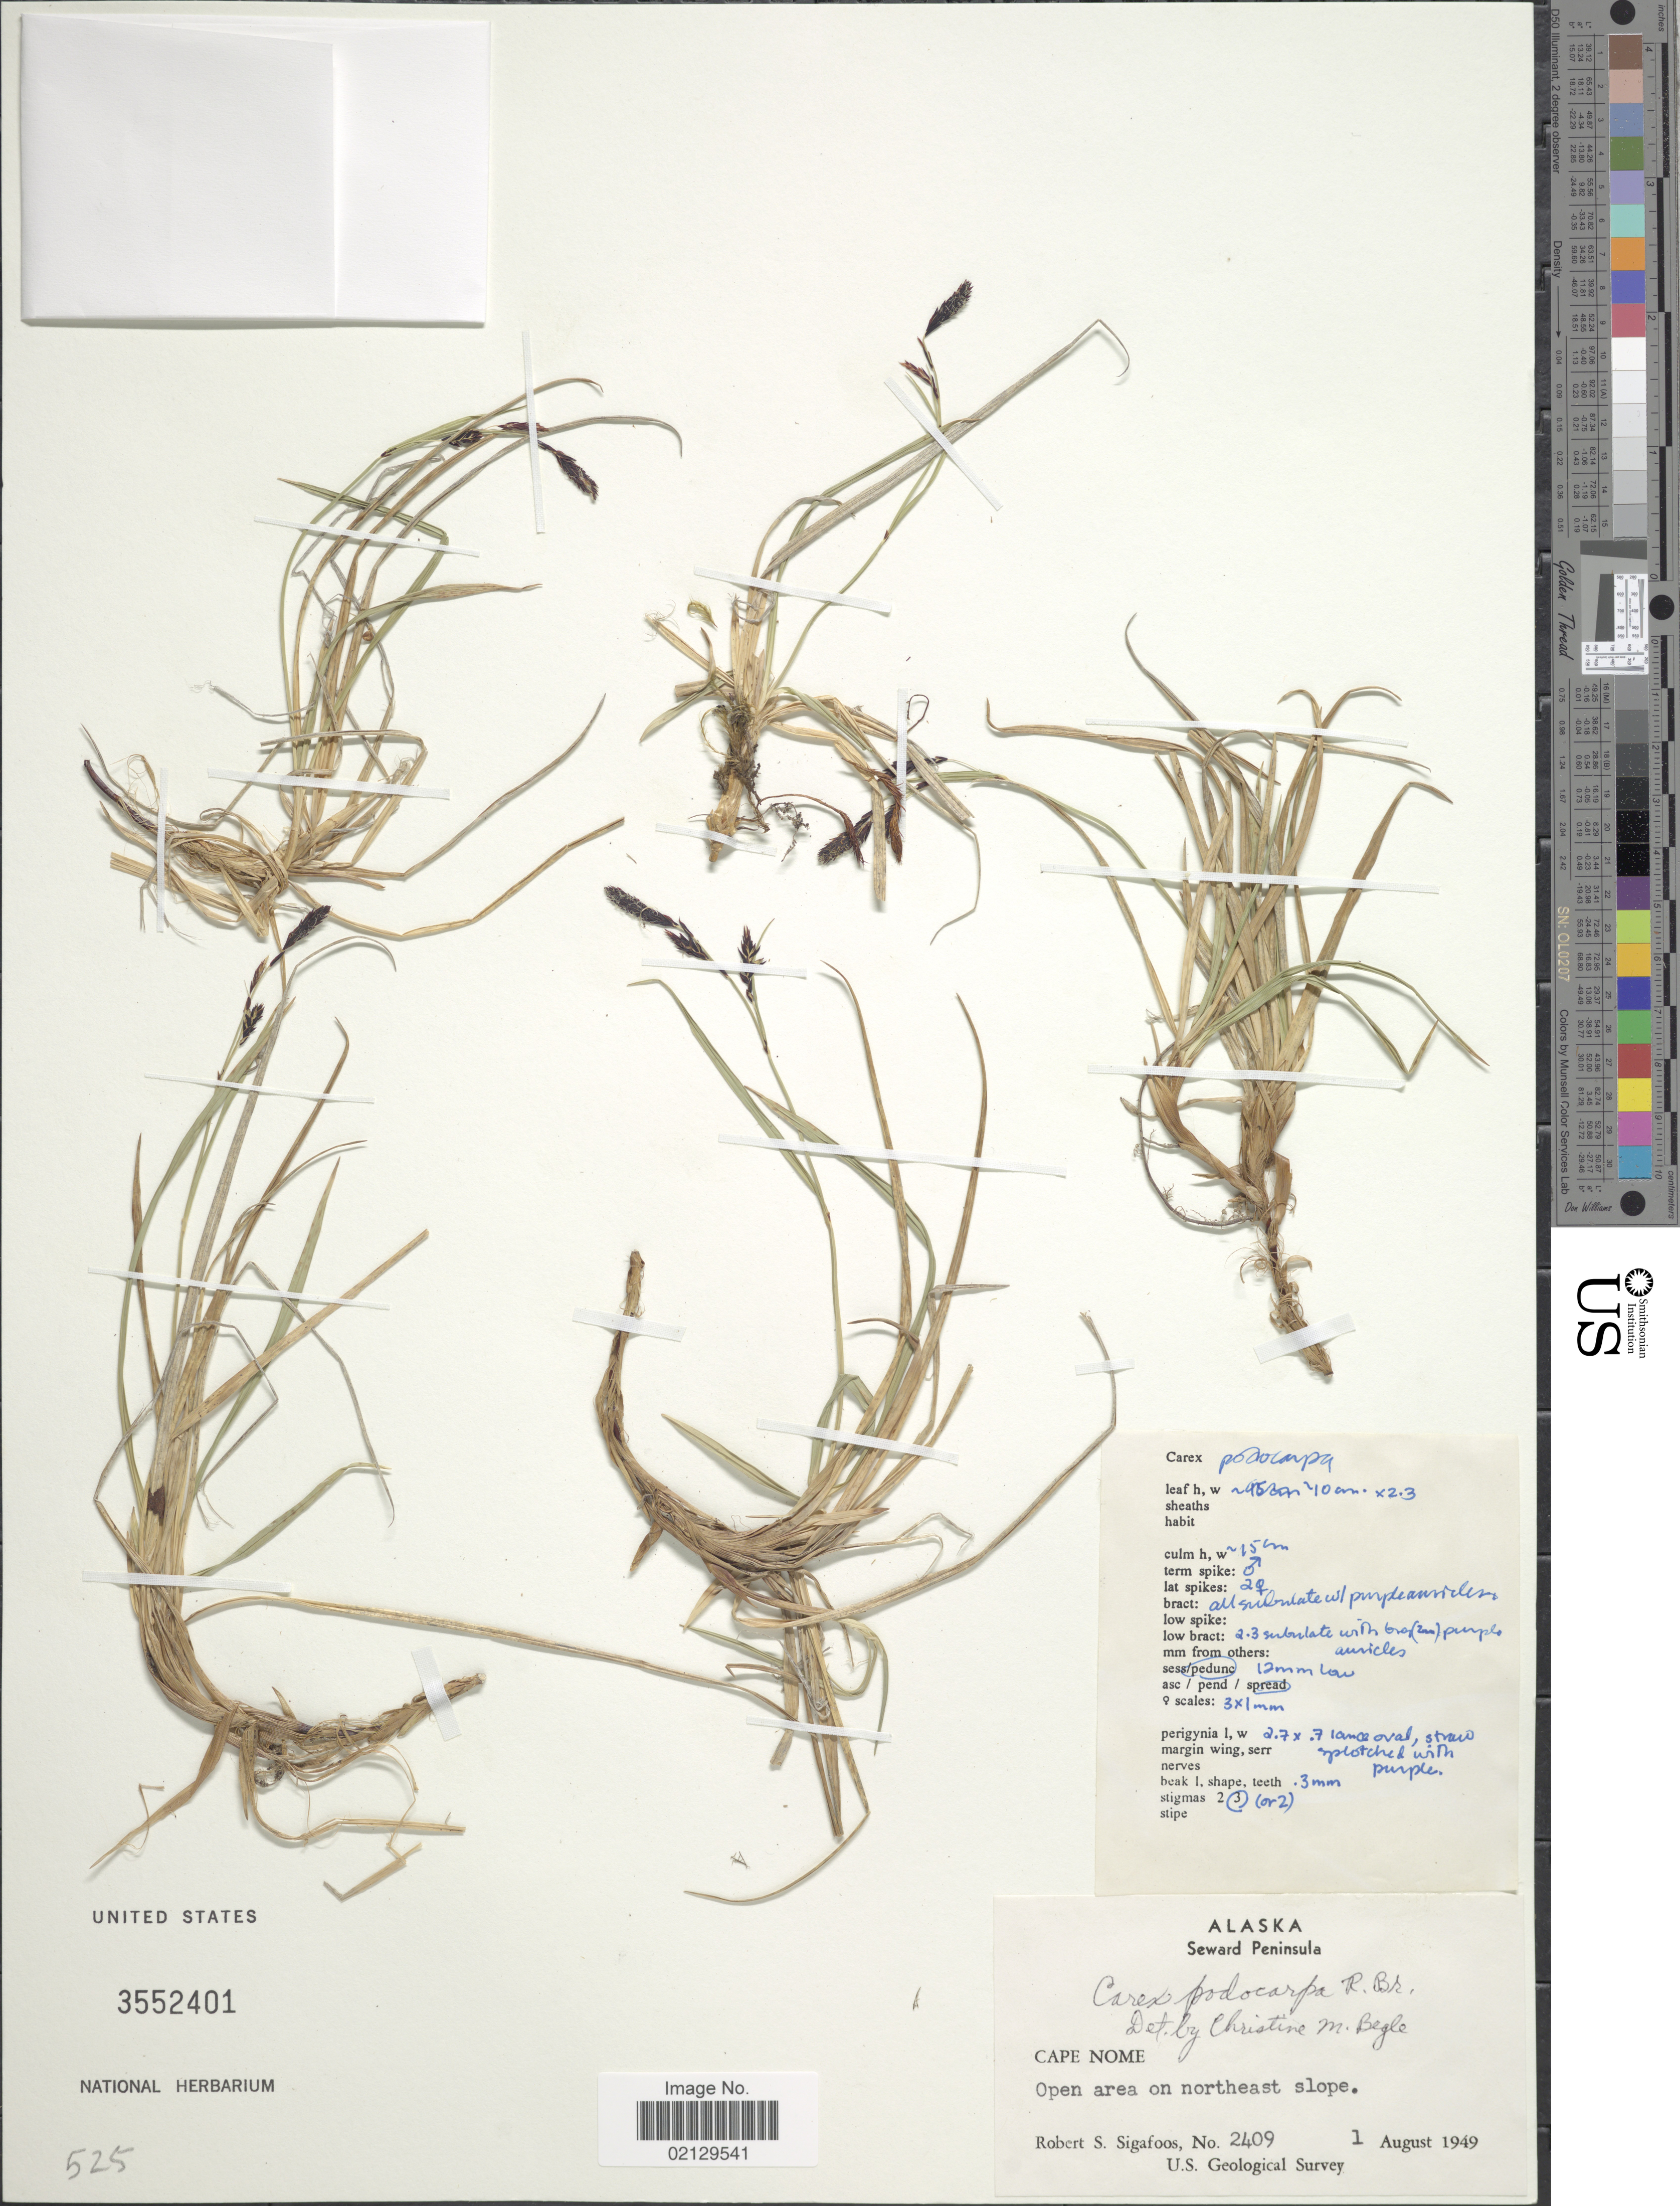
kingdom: Plantae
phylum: Tracheophyta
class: Liliopsida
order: Poales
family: Cyperaceae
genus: Carex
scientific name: Carex podocarpa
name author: R. Br.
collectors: R. Sigafoos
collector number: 2409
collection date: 1949-08-01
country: United States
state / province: Alaska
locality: Seward Peninsula, Cape Nome, Open area on northeast slope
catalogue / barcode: US 3552401